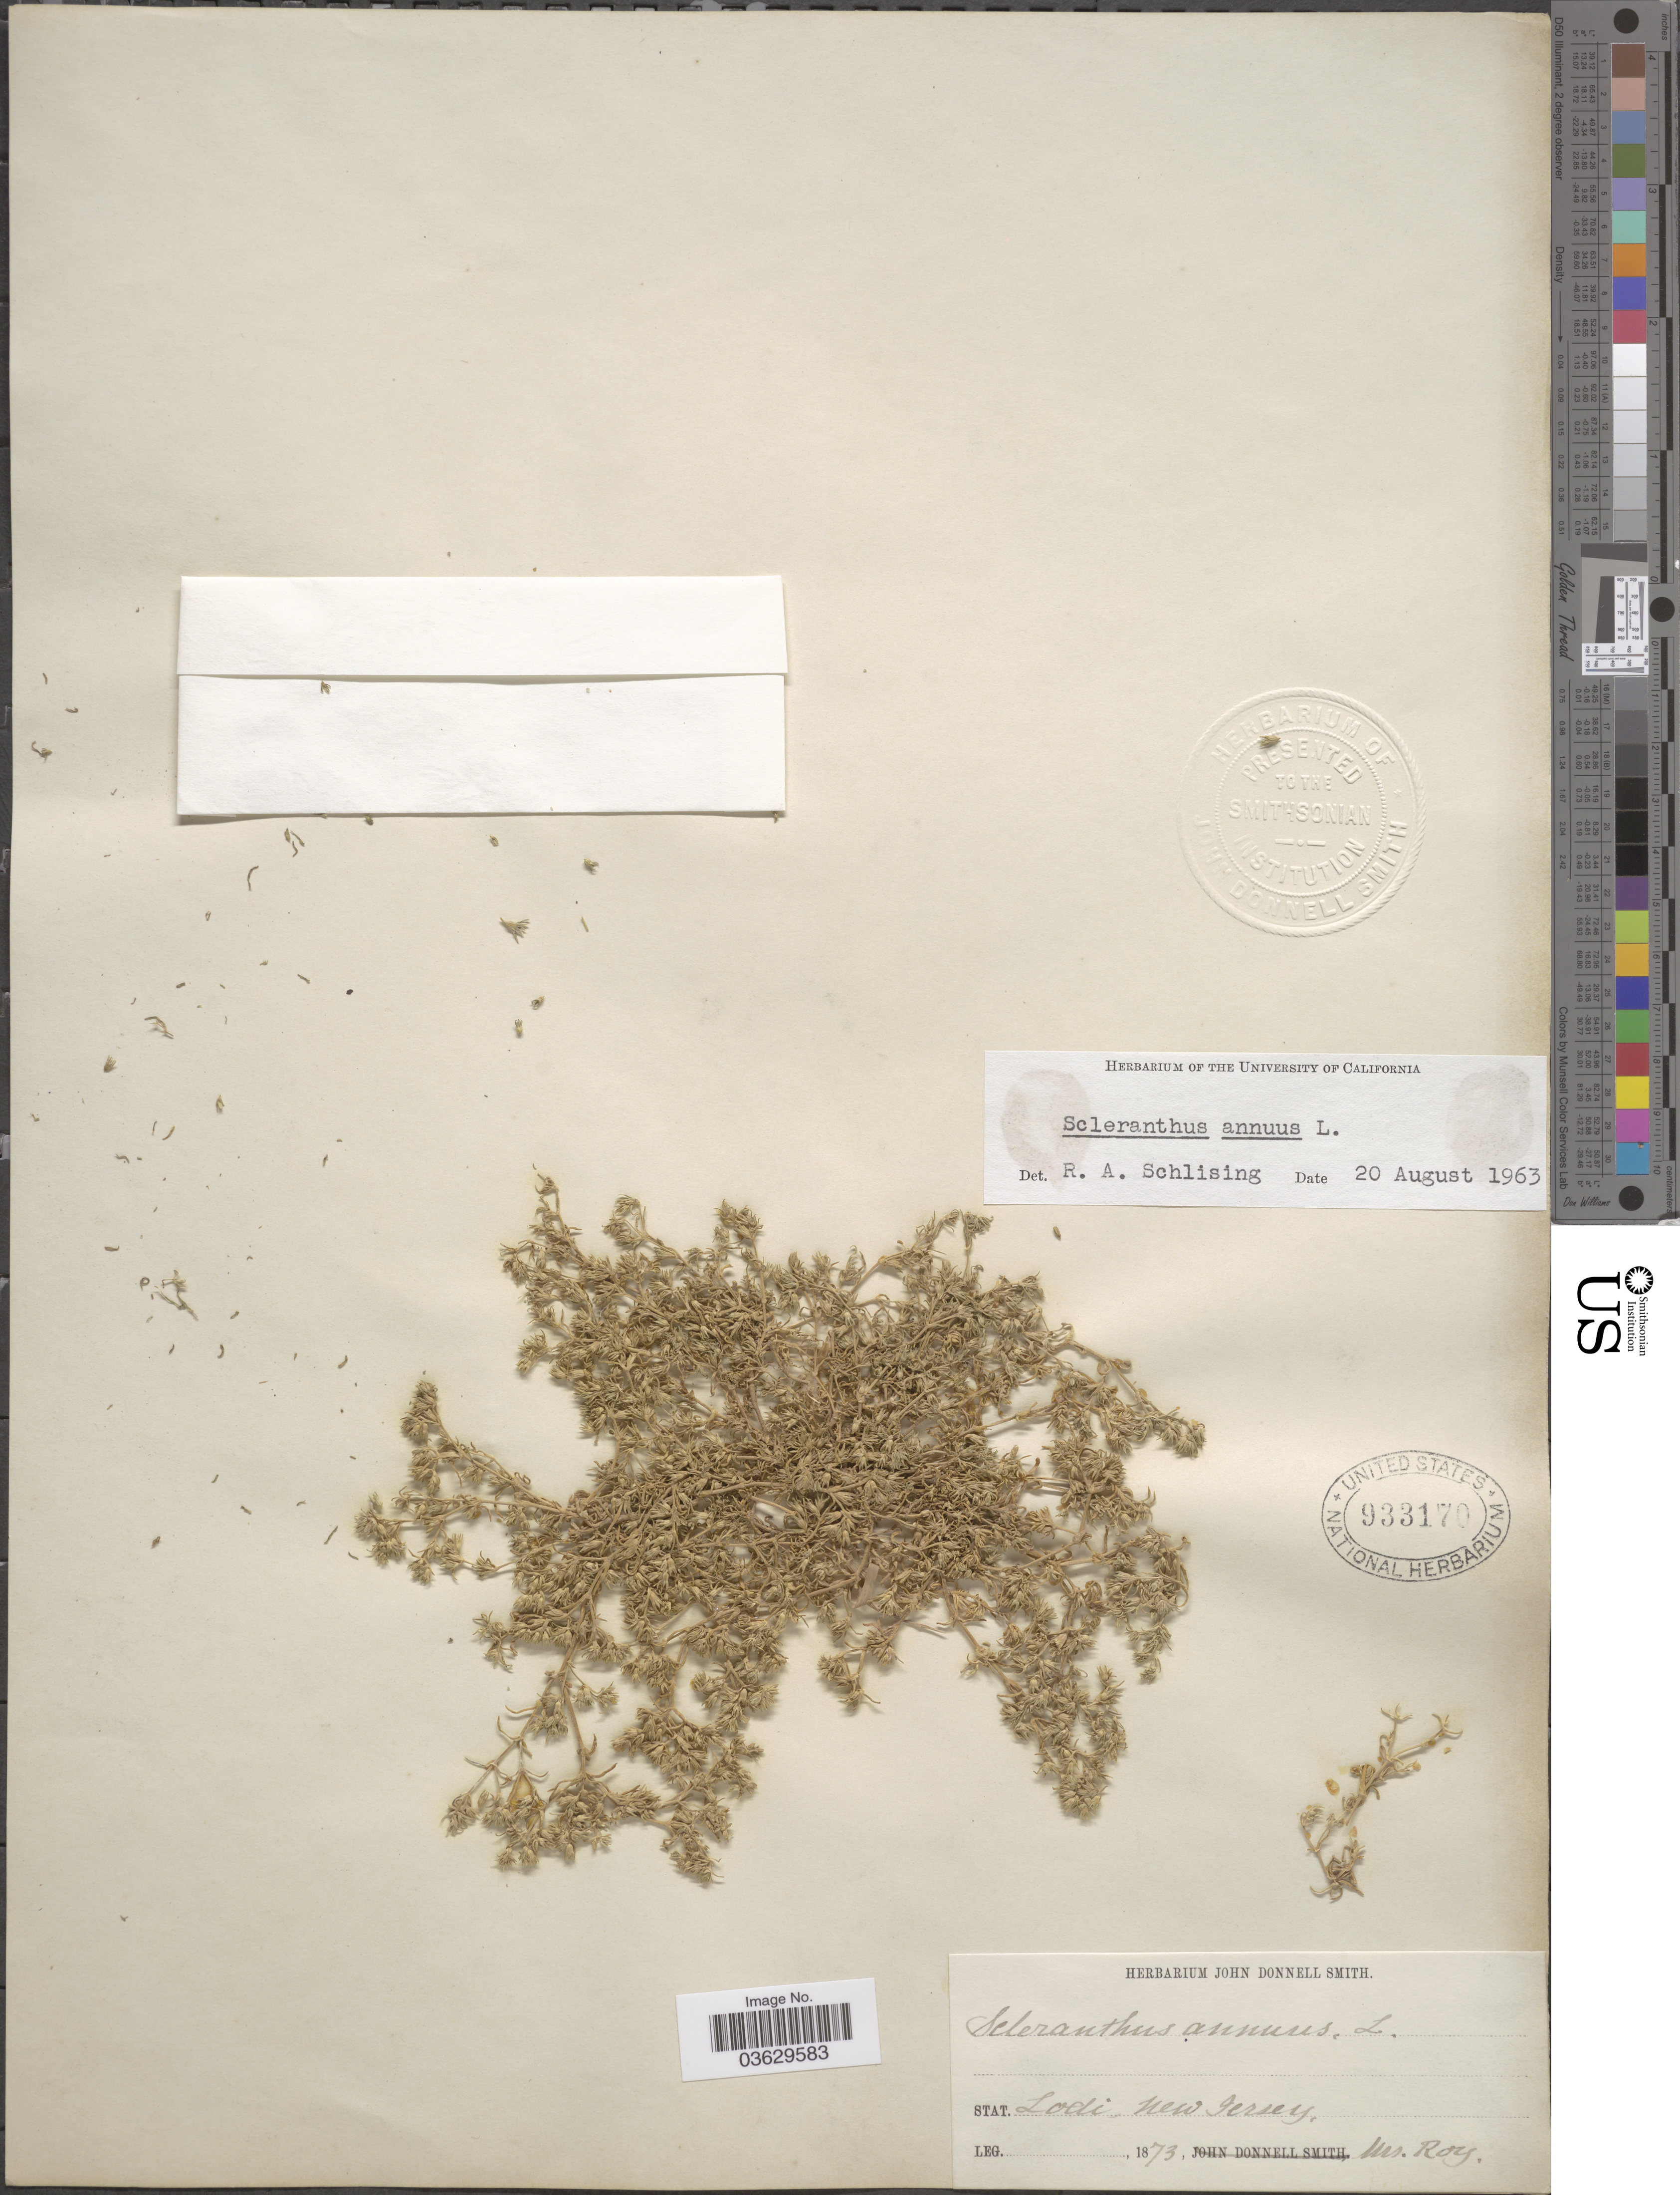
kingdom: Plantae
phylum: Tracheophyta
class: Magnoliopsida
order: Caryophyllales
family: Caryophyllaceae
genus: Scleranthus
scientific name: Scleranthus annuus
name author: L.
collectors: Roy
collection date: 1873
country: United States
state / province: New Jersey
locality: Stat. Lodi.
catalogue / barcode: US 933170